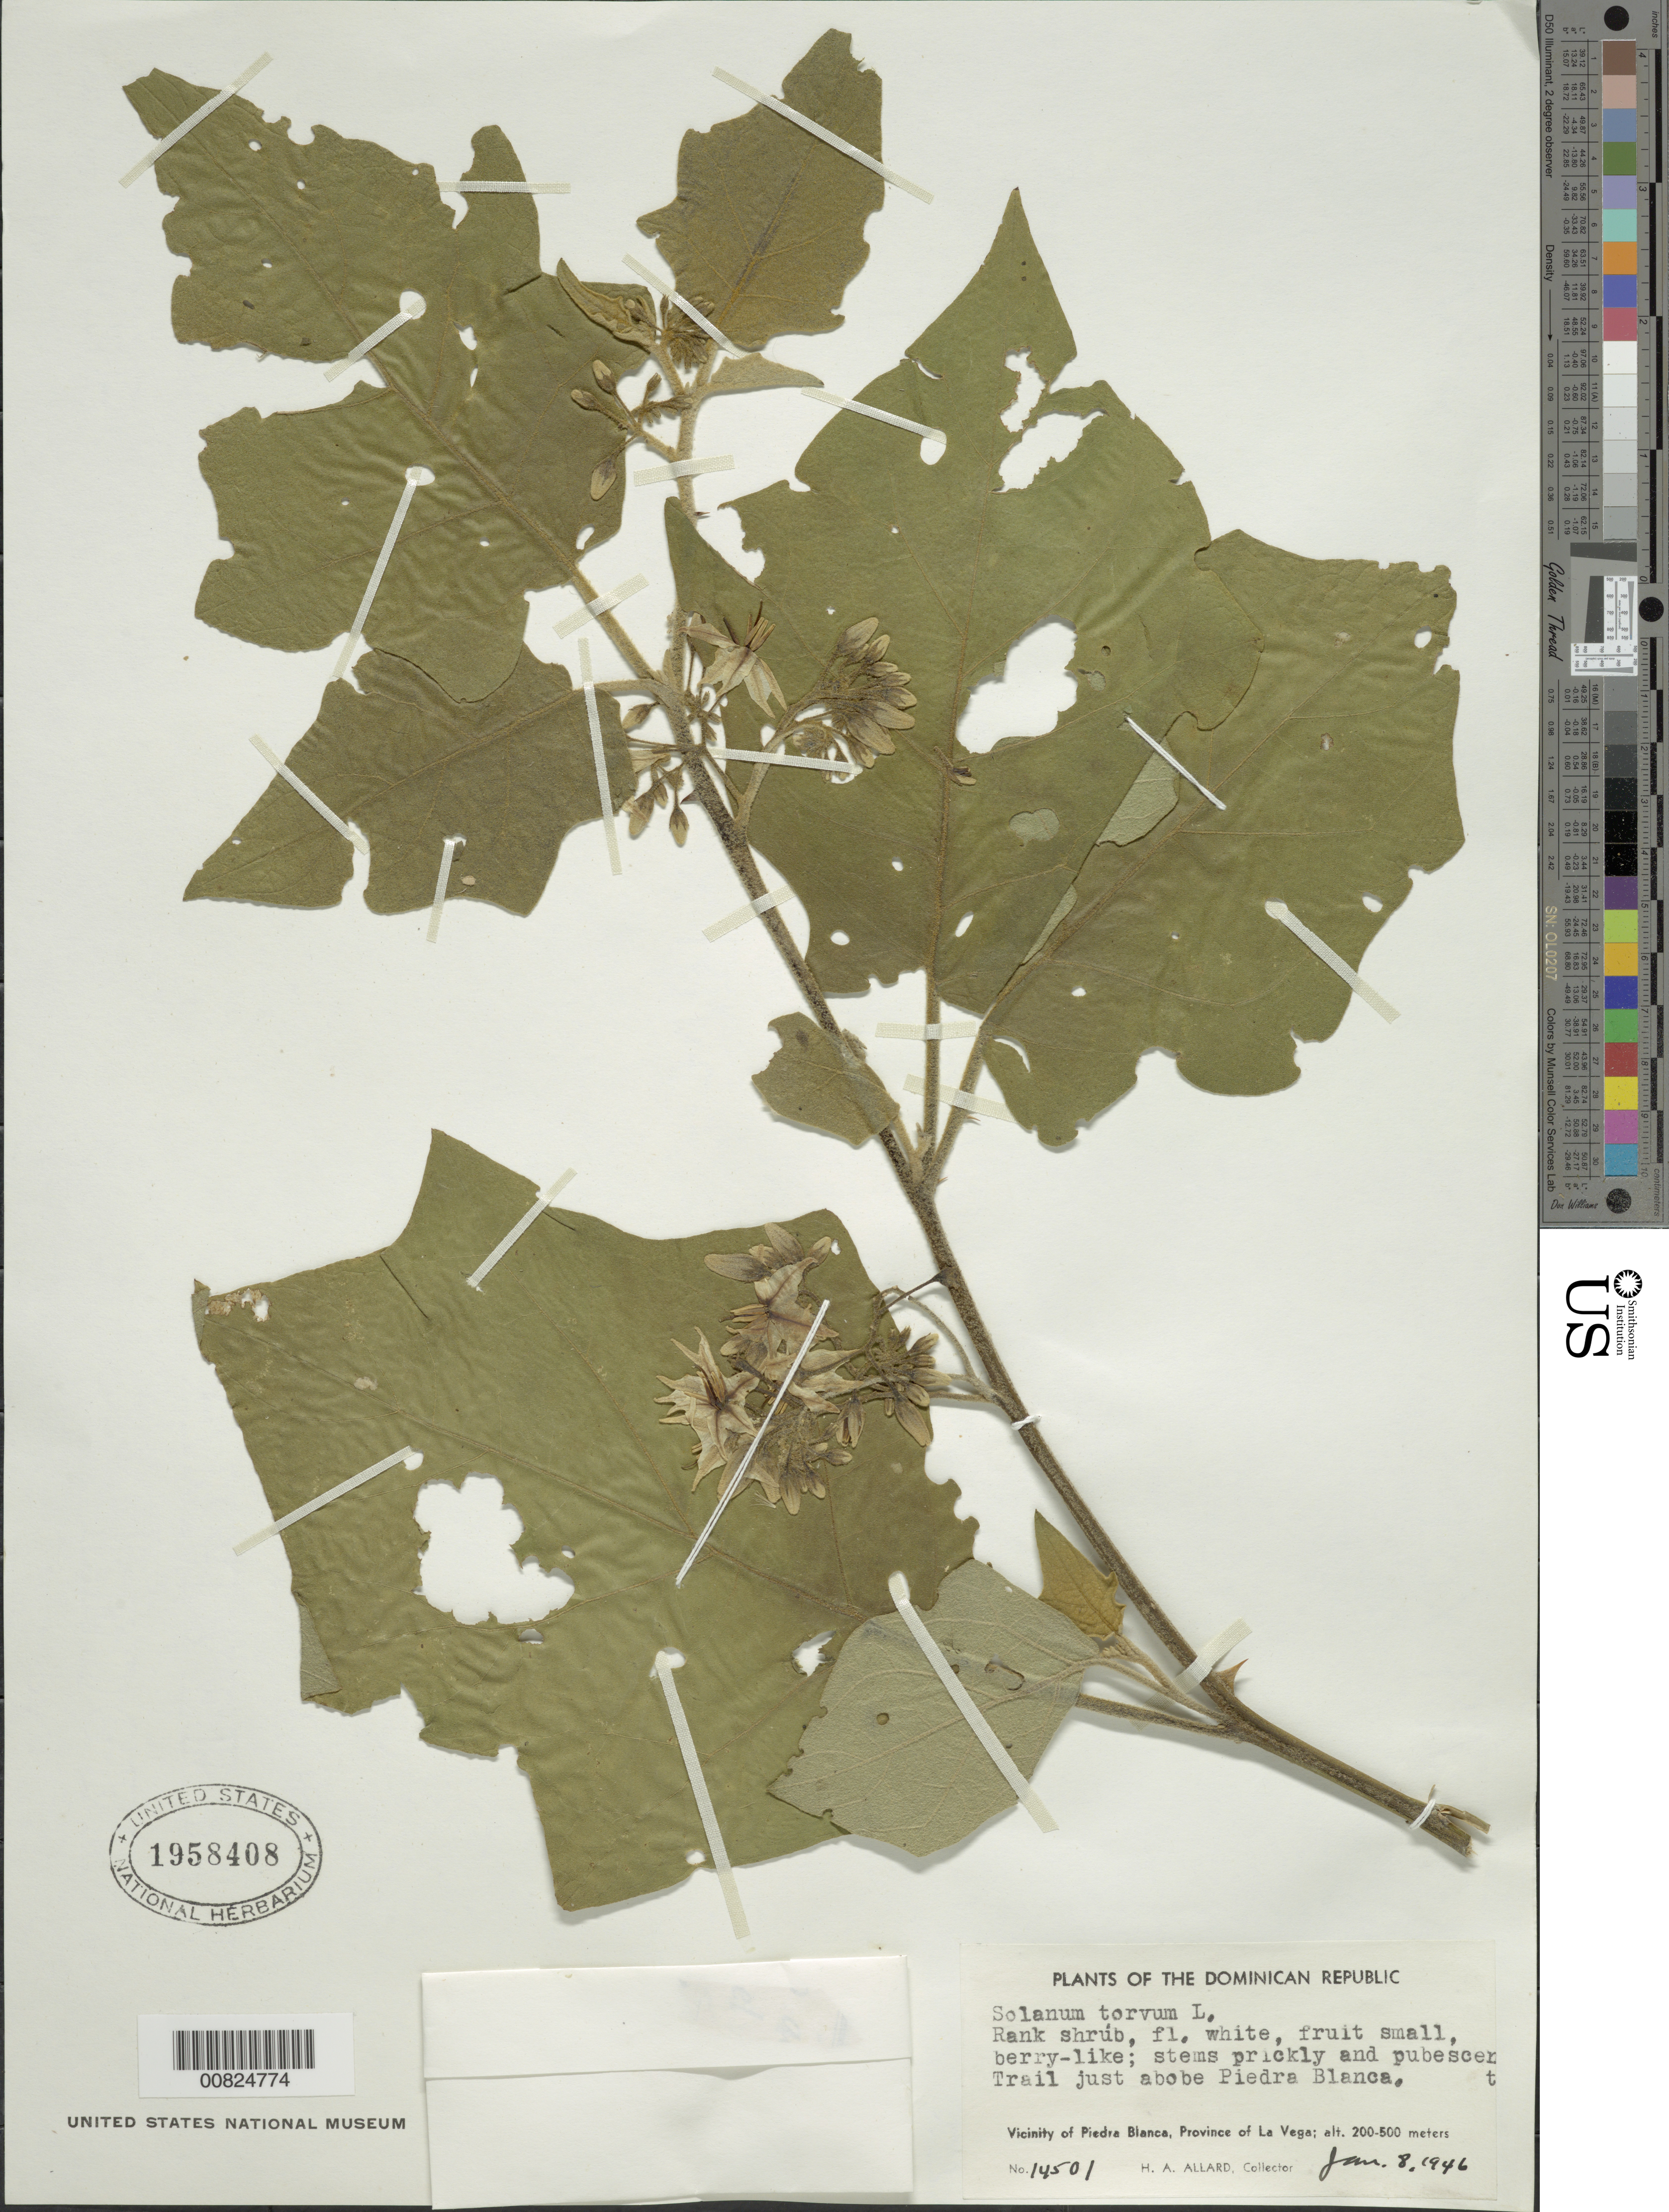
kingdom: Plantae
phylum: Tracheophyta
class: Magnoliopsida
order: Solanales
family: Solanaceae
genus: Solanum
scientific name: Solanum torvum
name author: Sw.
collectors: H. A. Allard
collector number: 14501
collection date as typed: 08 Jan 1946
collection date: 1946-01-08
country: Dominican Republic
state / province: La Vega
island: Hispaniola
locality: Vicinity of Piedra Blanca, just above city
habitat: Along trail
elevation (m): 200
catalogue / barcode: US 1958408